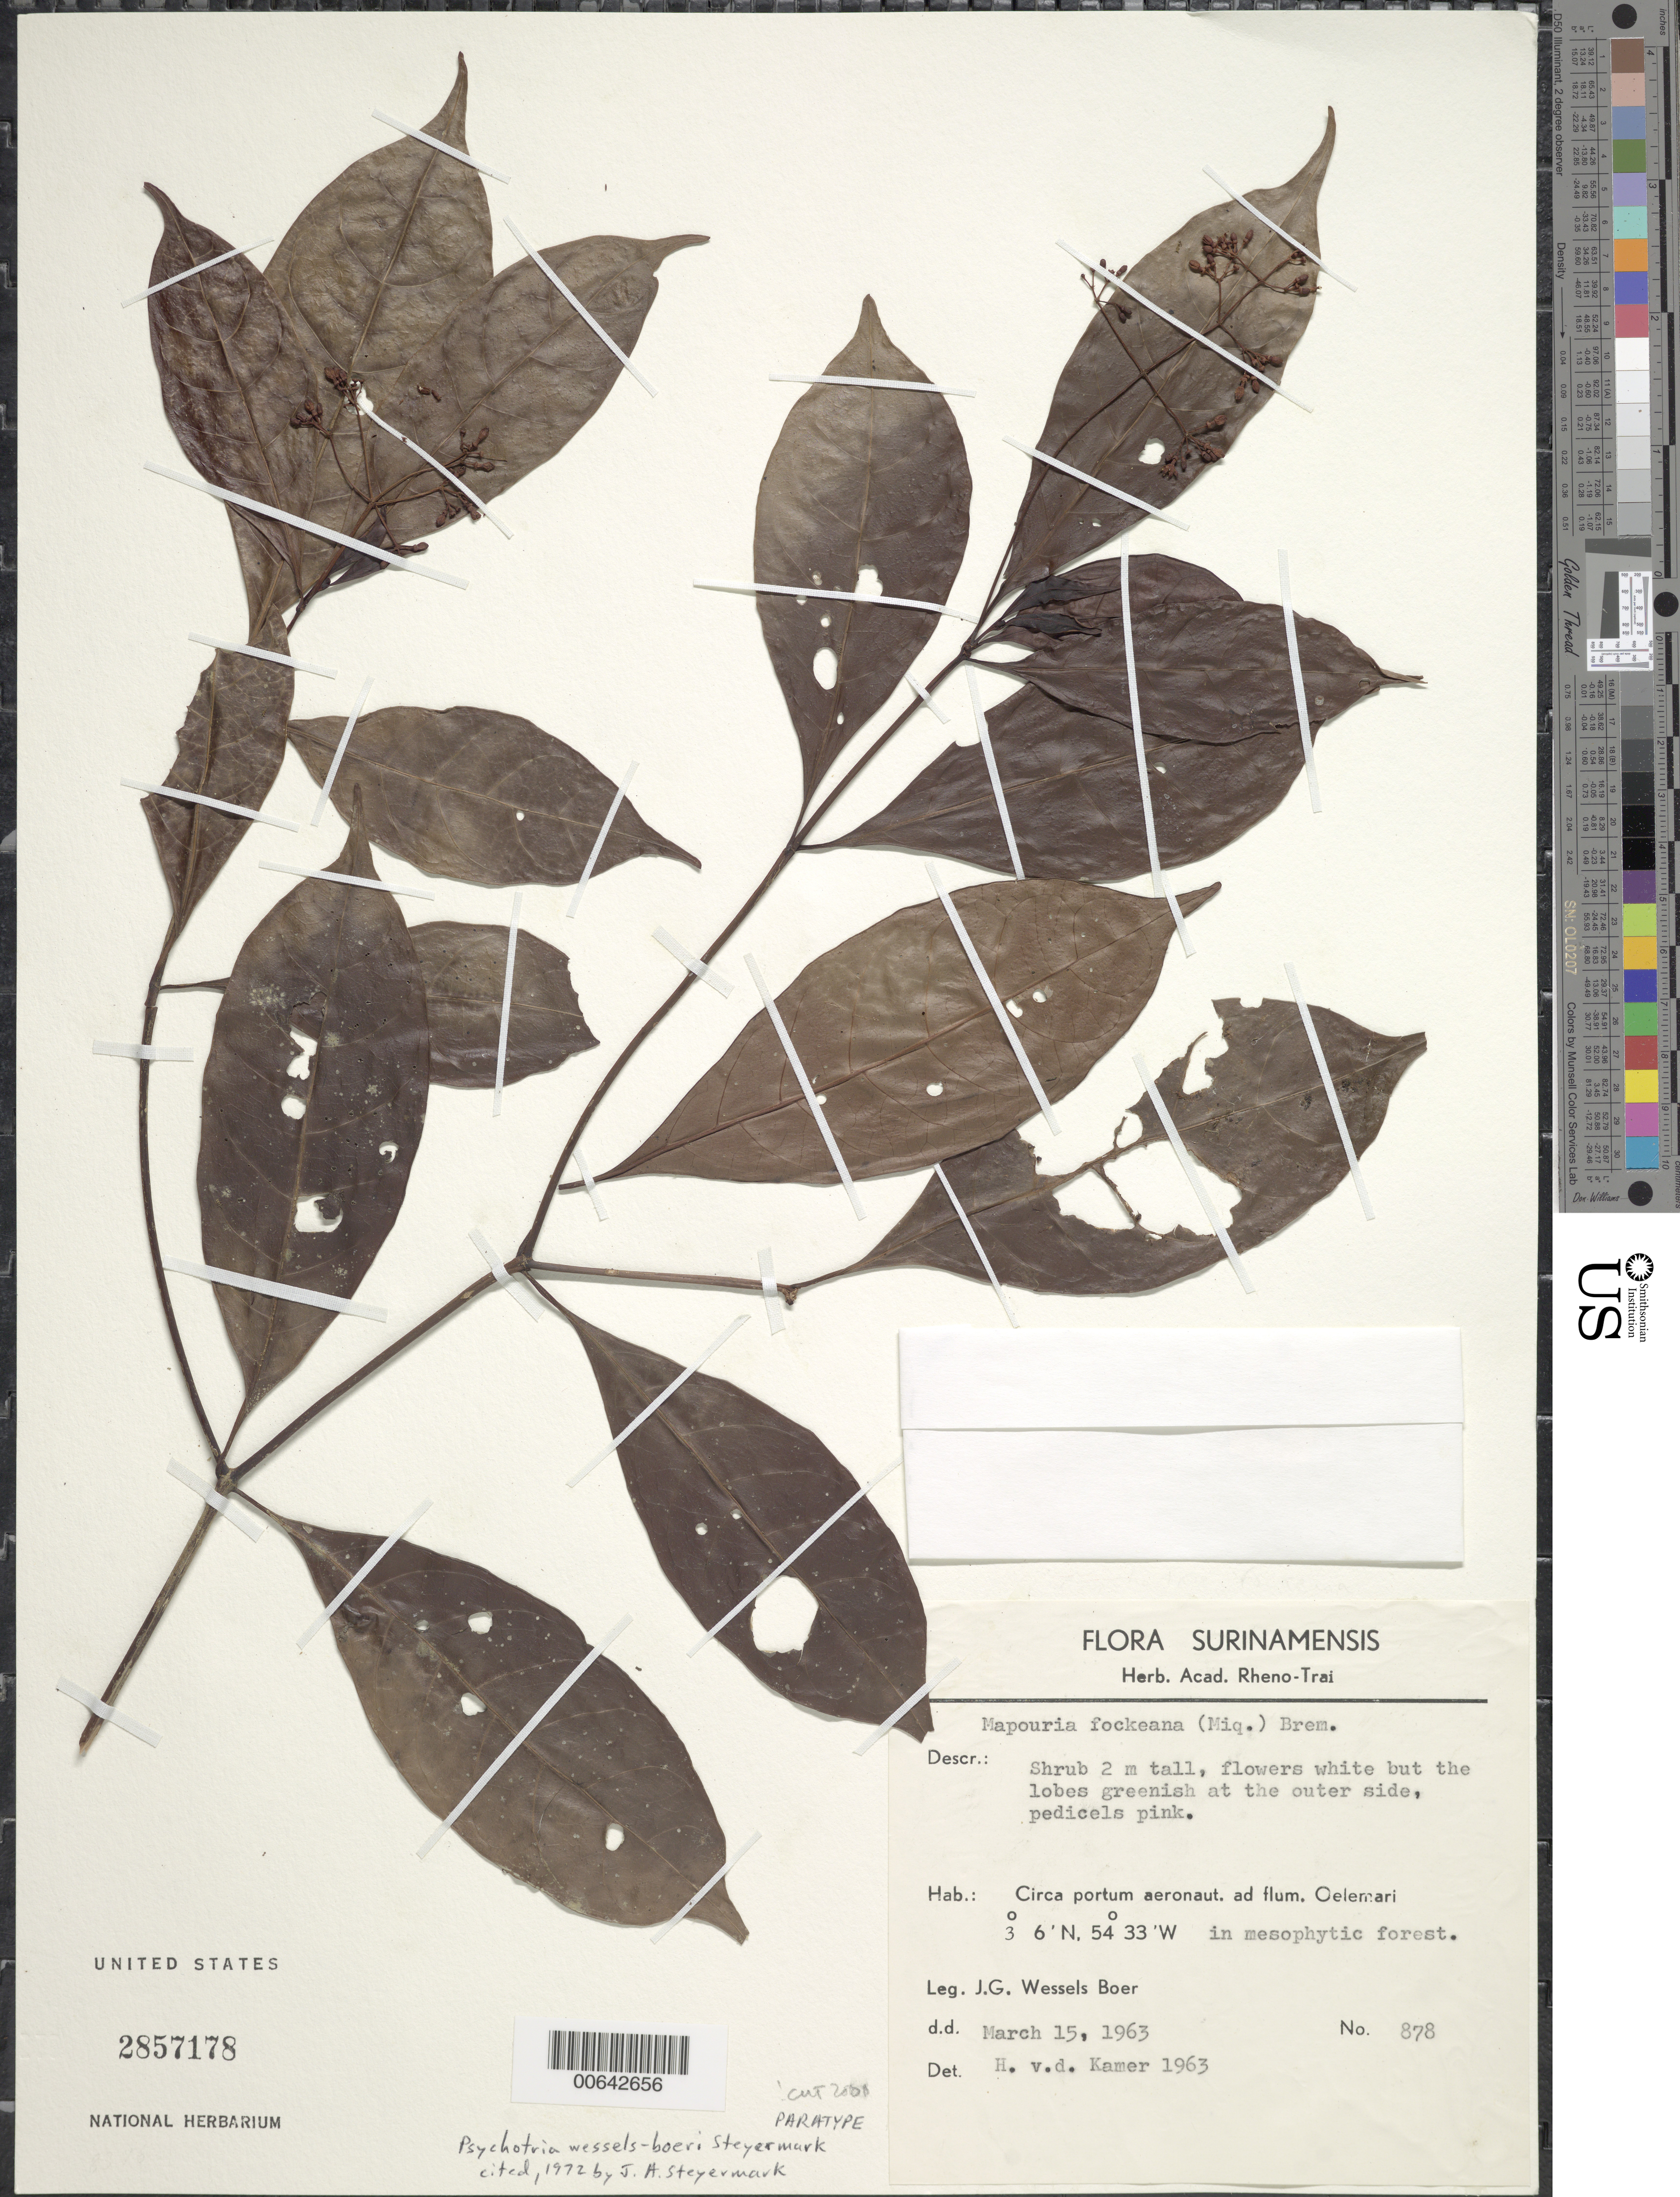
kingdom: Plantae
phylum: Tracheophyta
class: Magnoliopsida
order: Gentianales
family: Rubiaceae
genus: Psychotria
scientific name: Psychotria wessels-boeri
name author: Steyerm.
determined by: Taylor, Charlotte M.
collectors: J. G. Wessels Boer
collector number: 878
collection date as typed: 15-Mar-63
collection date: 1963-03-15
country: Suriname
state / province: Sipaliwini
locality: Oelemari R.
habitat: Mesophytic forest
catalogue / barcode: US 2857178